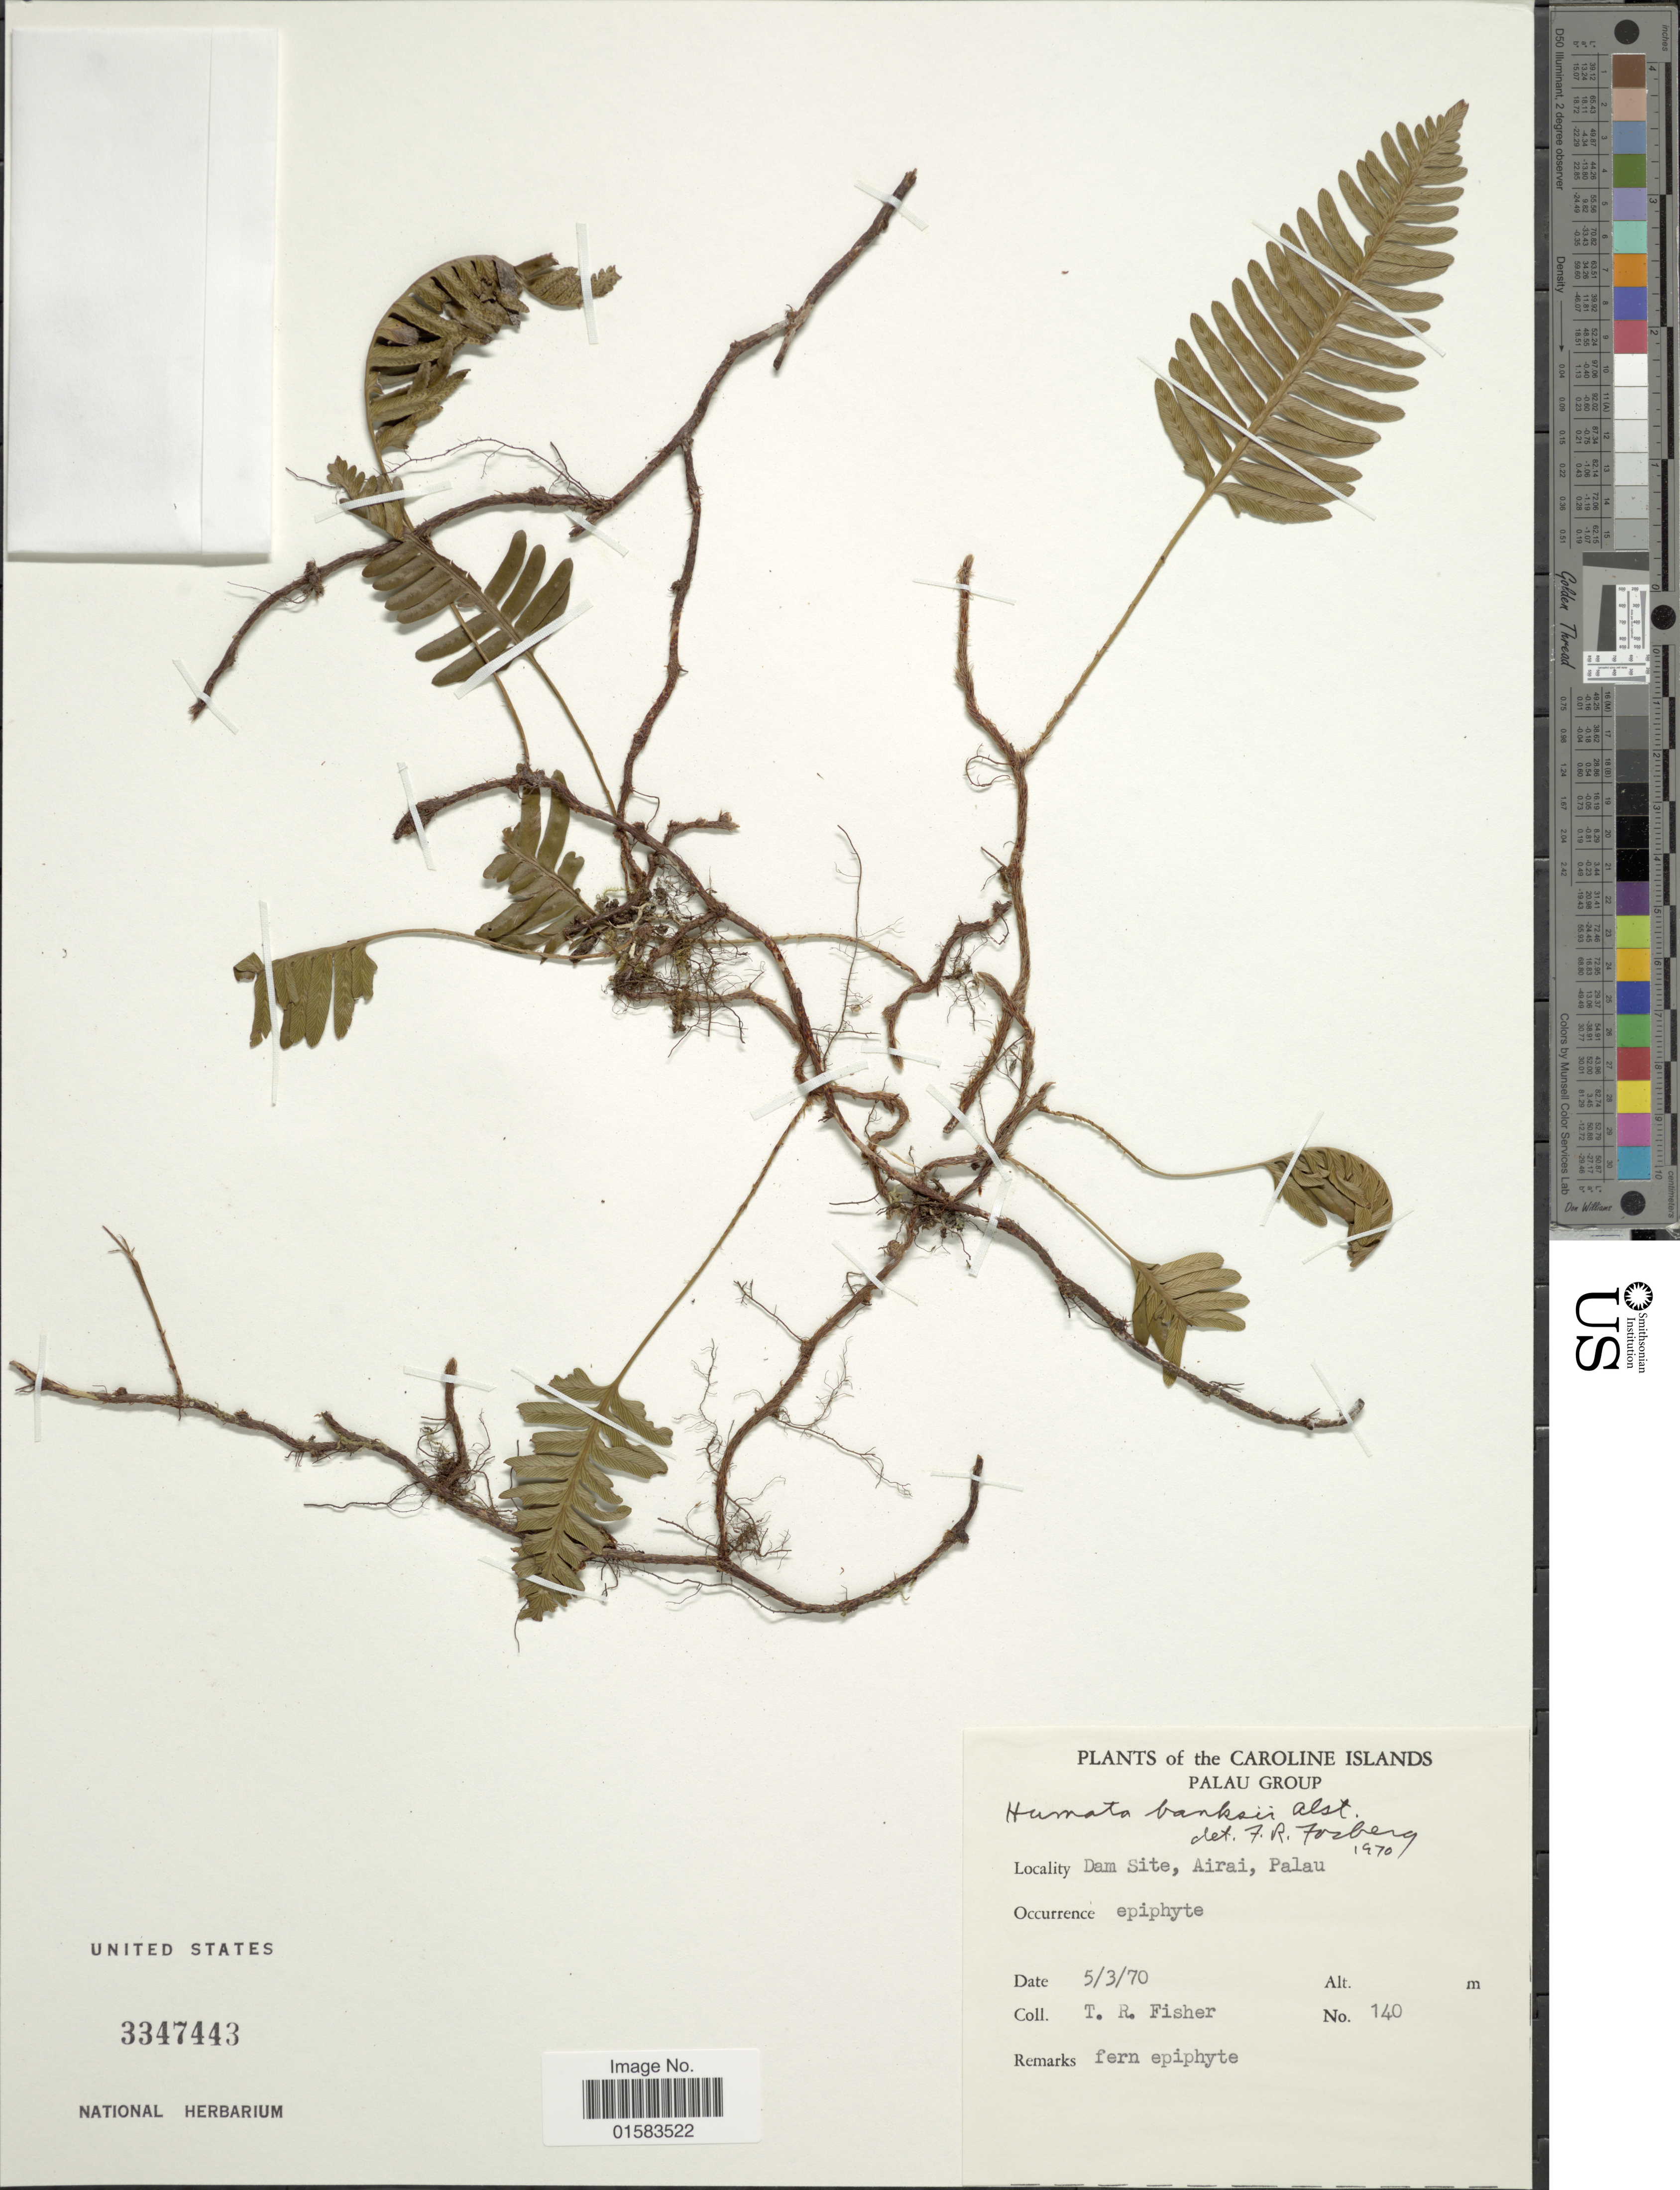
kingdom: Plantae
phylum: Tracheophyta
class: Polypodiopsida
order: Polypodiales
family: Davalliaceae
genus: Davallia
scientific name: Davallia pectinata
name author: Sm.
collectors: T. R. Fisher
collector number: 140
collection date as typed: Transcribed d/m/y: 5/3/70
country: Palau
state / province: Airai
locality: Palau, Dam Site, Airai, The Caroline Islands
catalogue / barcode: US 3347443